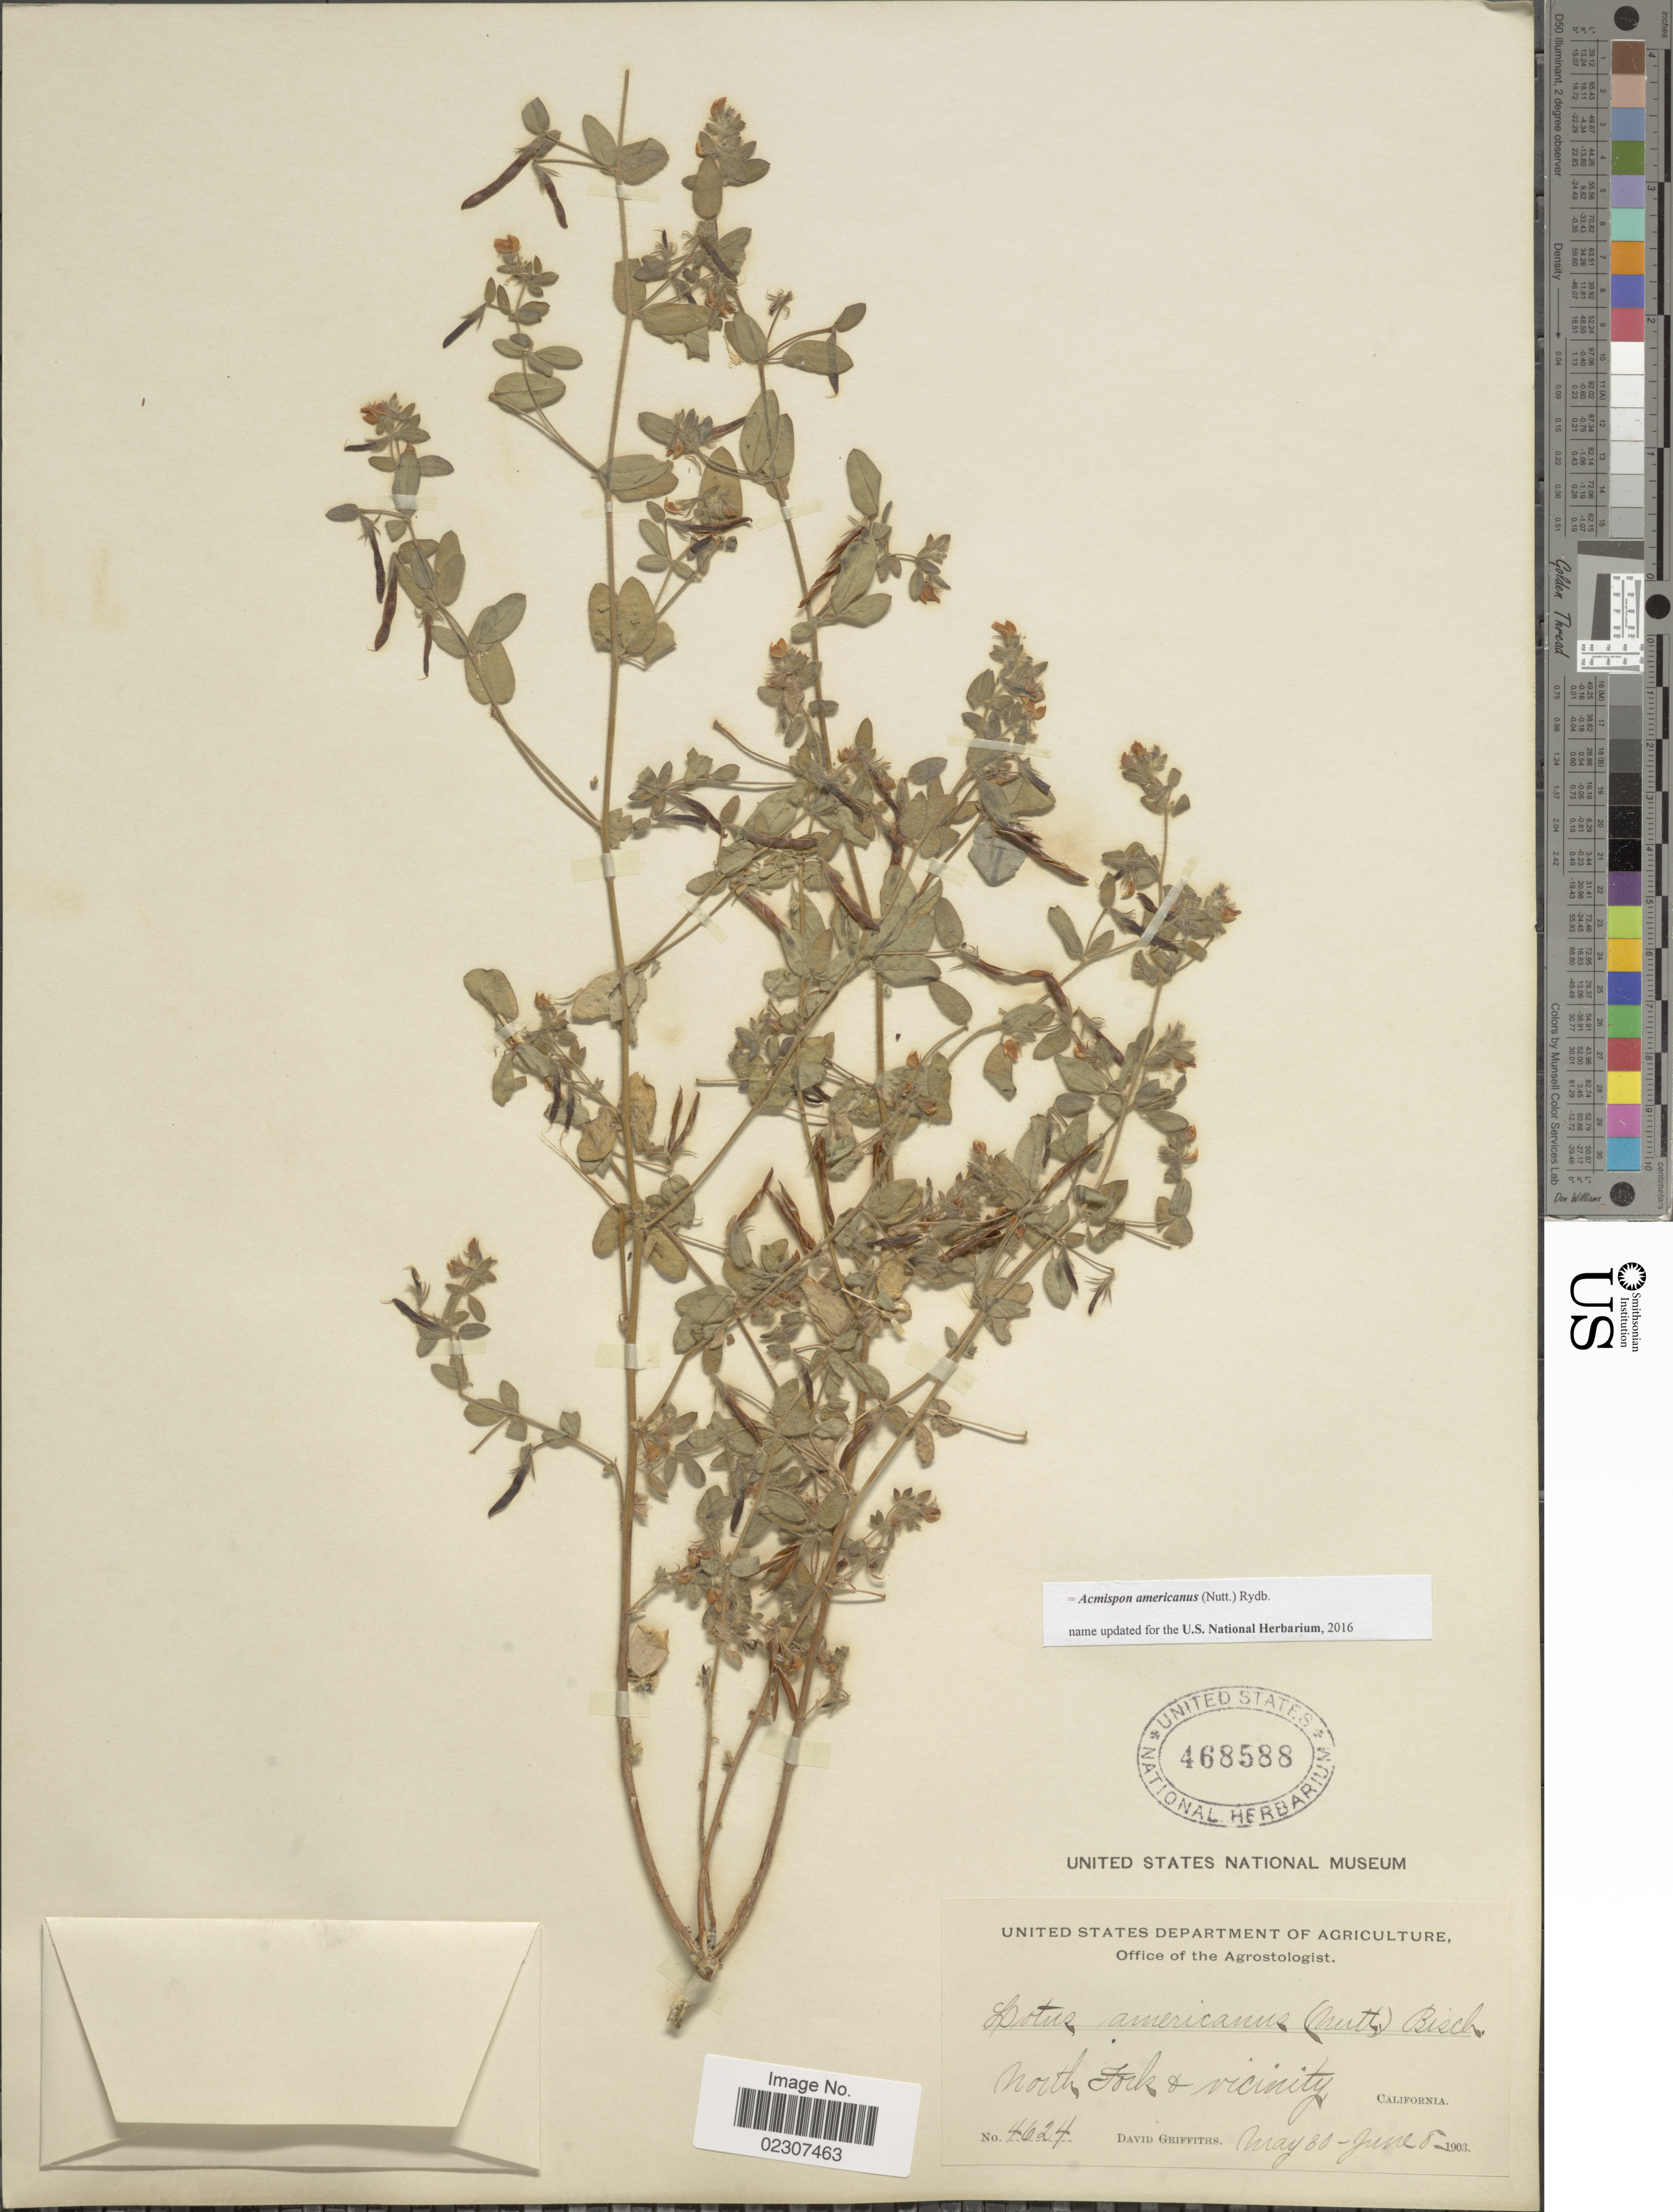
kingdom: Plantae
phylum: Tracheophyta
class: Magnoliopsida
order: Fabales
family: Fabaceae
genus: Acmispon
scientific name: Acmispon americanus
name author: (Nutt.) Rydb.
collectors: D. Griffiths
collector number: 4624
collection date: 1903-05-30/1903-06-08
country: United States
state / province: California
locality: North Fork & vicinity. California.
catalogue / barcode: US 468588